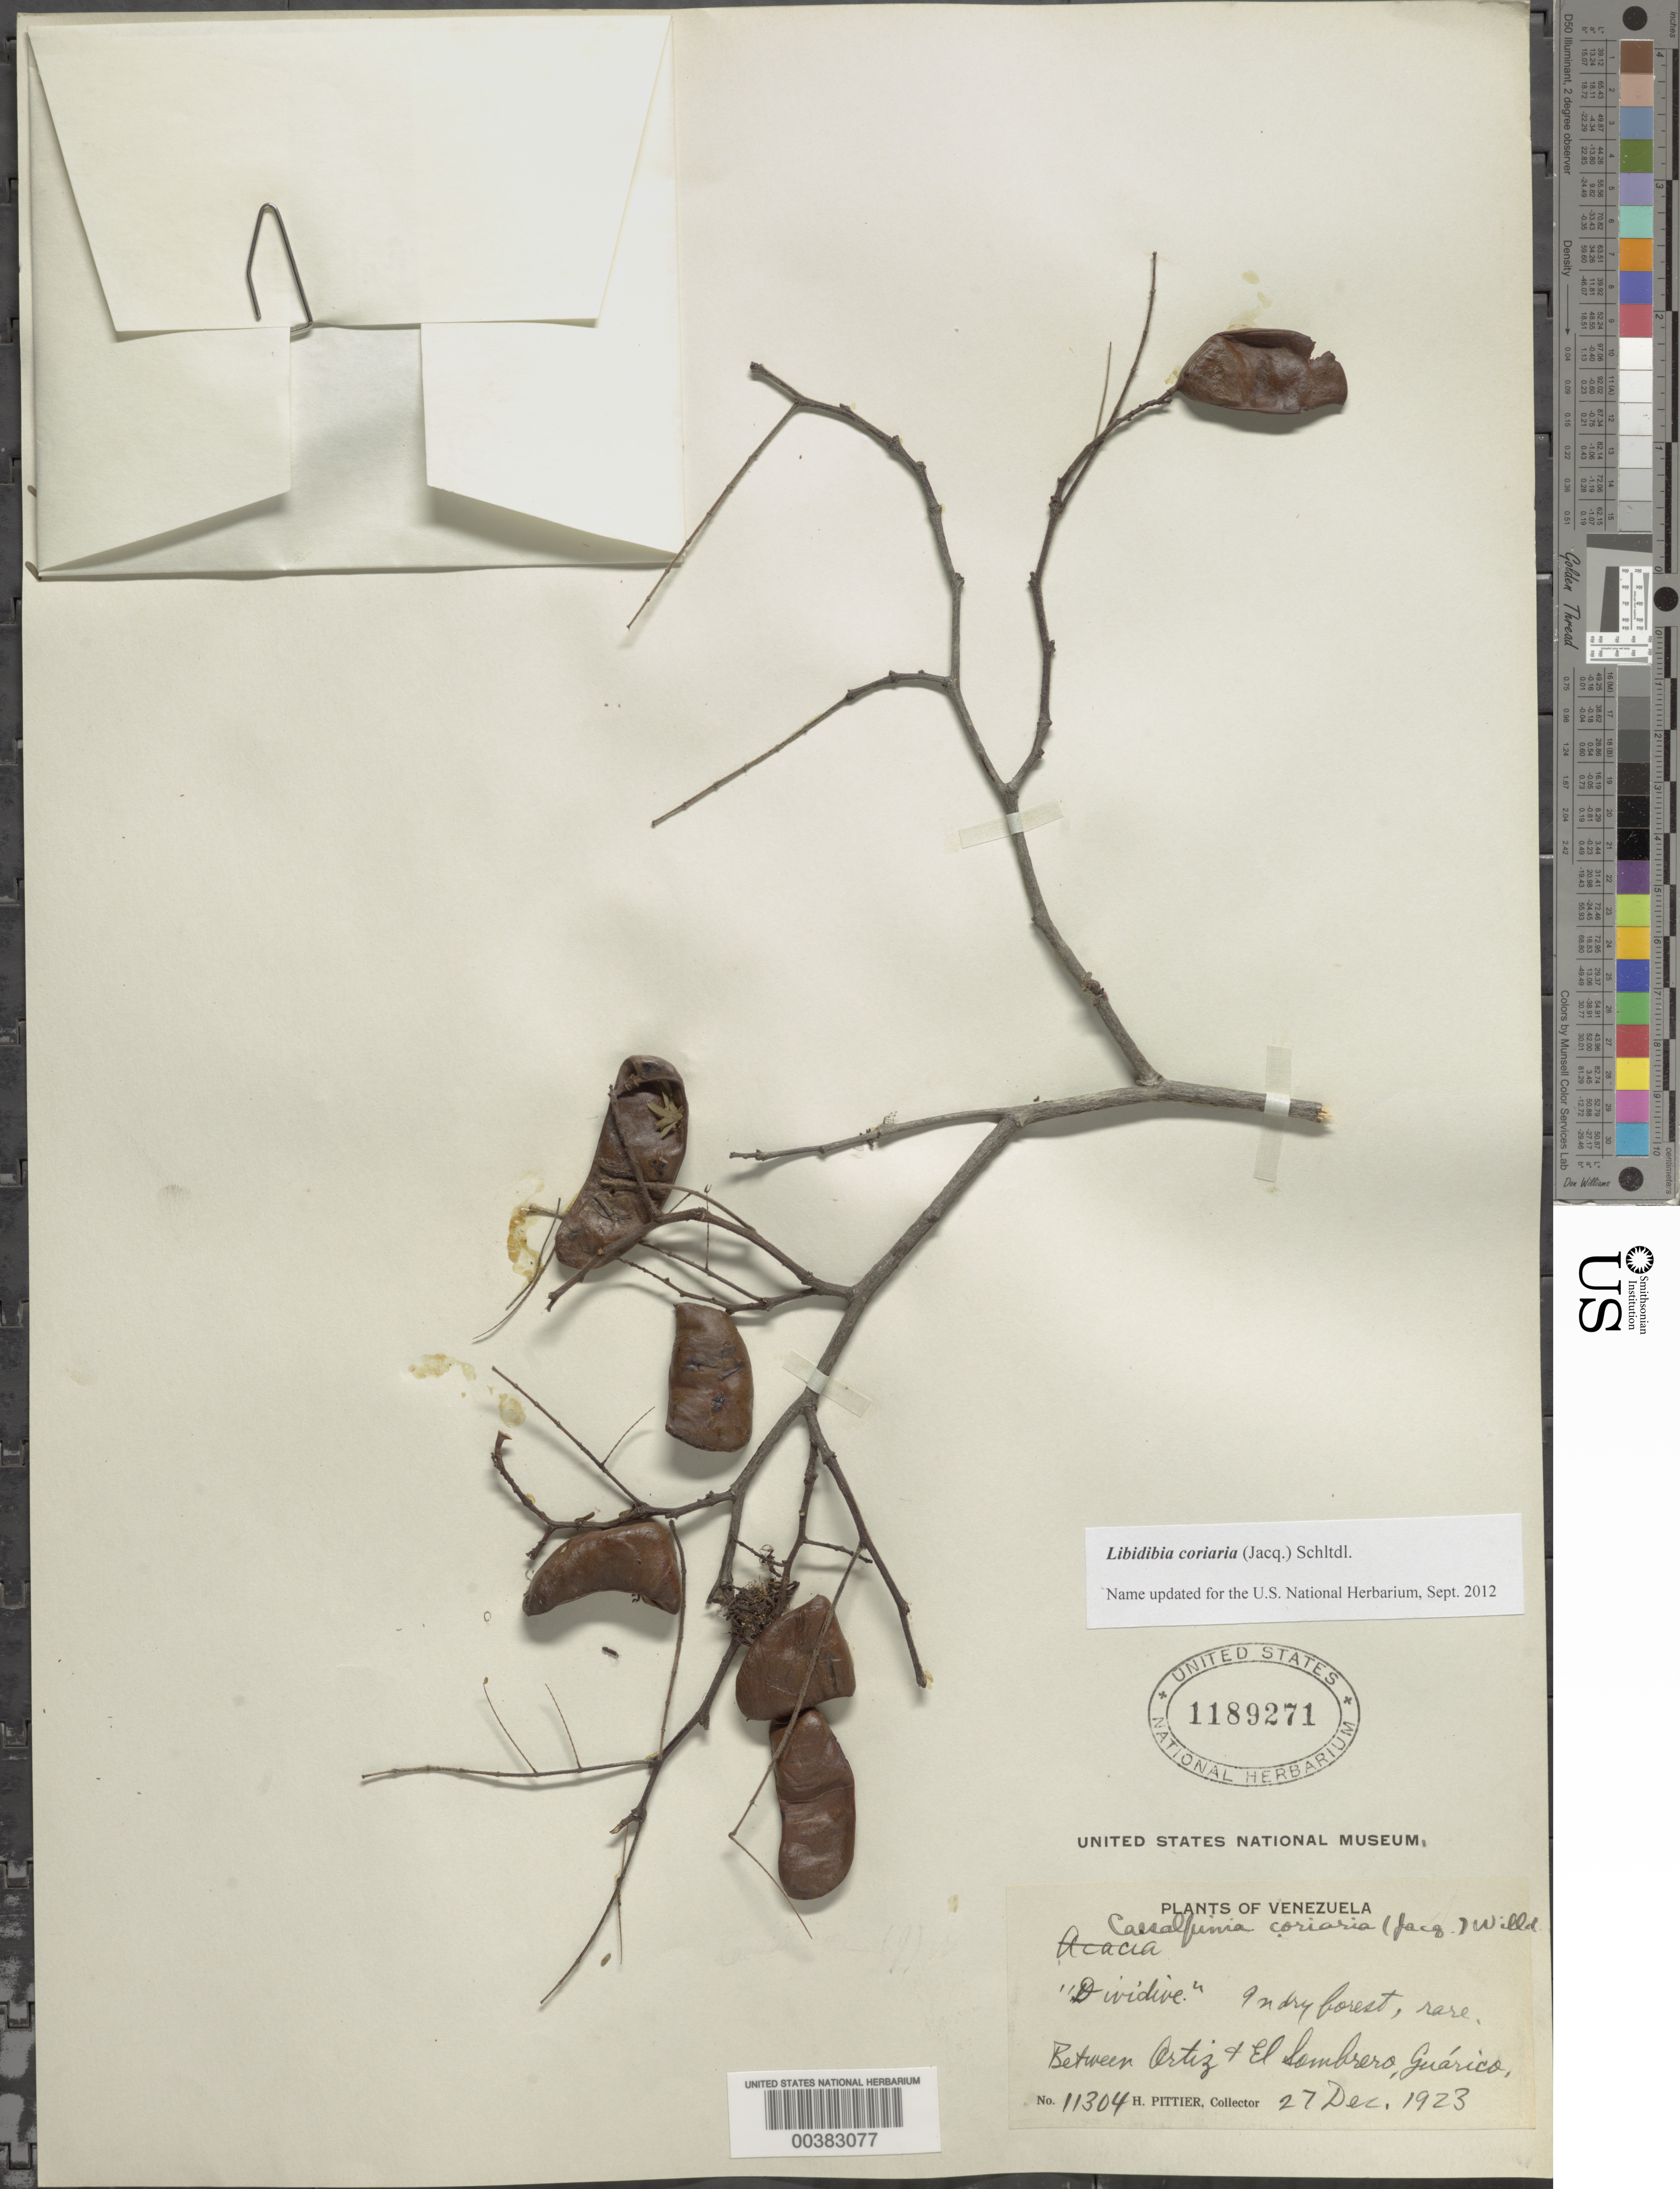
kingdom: Plantae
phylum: Tracheophyta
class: Magnoliopsida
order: Fabales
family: Fabaceae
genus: Libidibia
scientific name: Libidibia coriaria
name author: (Jacq.) Schltdl.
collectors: H. F. Pittier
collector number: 11304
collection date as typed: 27 Dec 1923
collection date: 1923-12-27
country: Venezuela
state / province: Guárico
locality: Between ortiz and el sombrero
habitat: In dry forest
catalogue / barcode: US 1189271